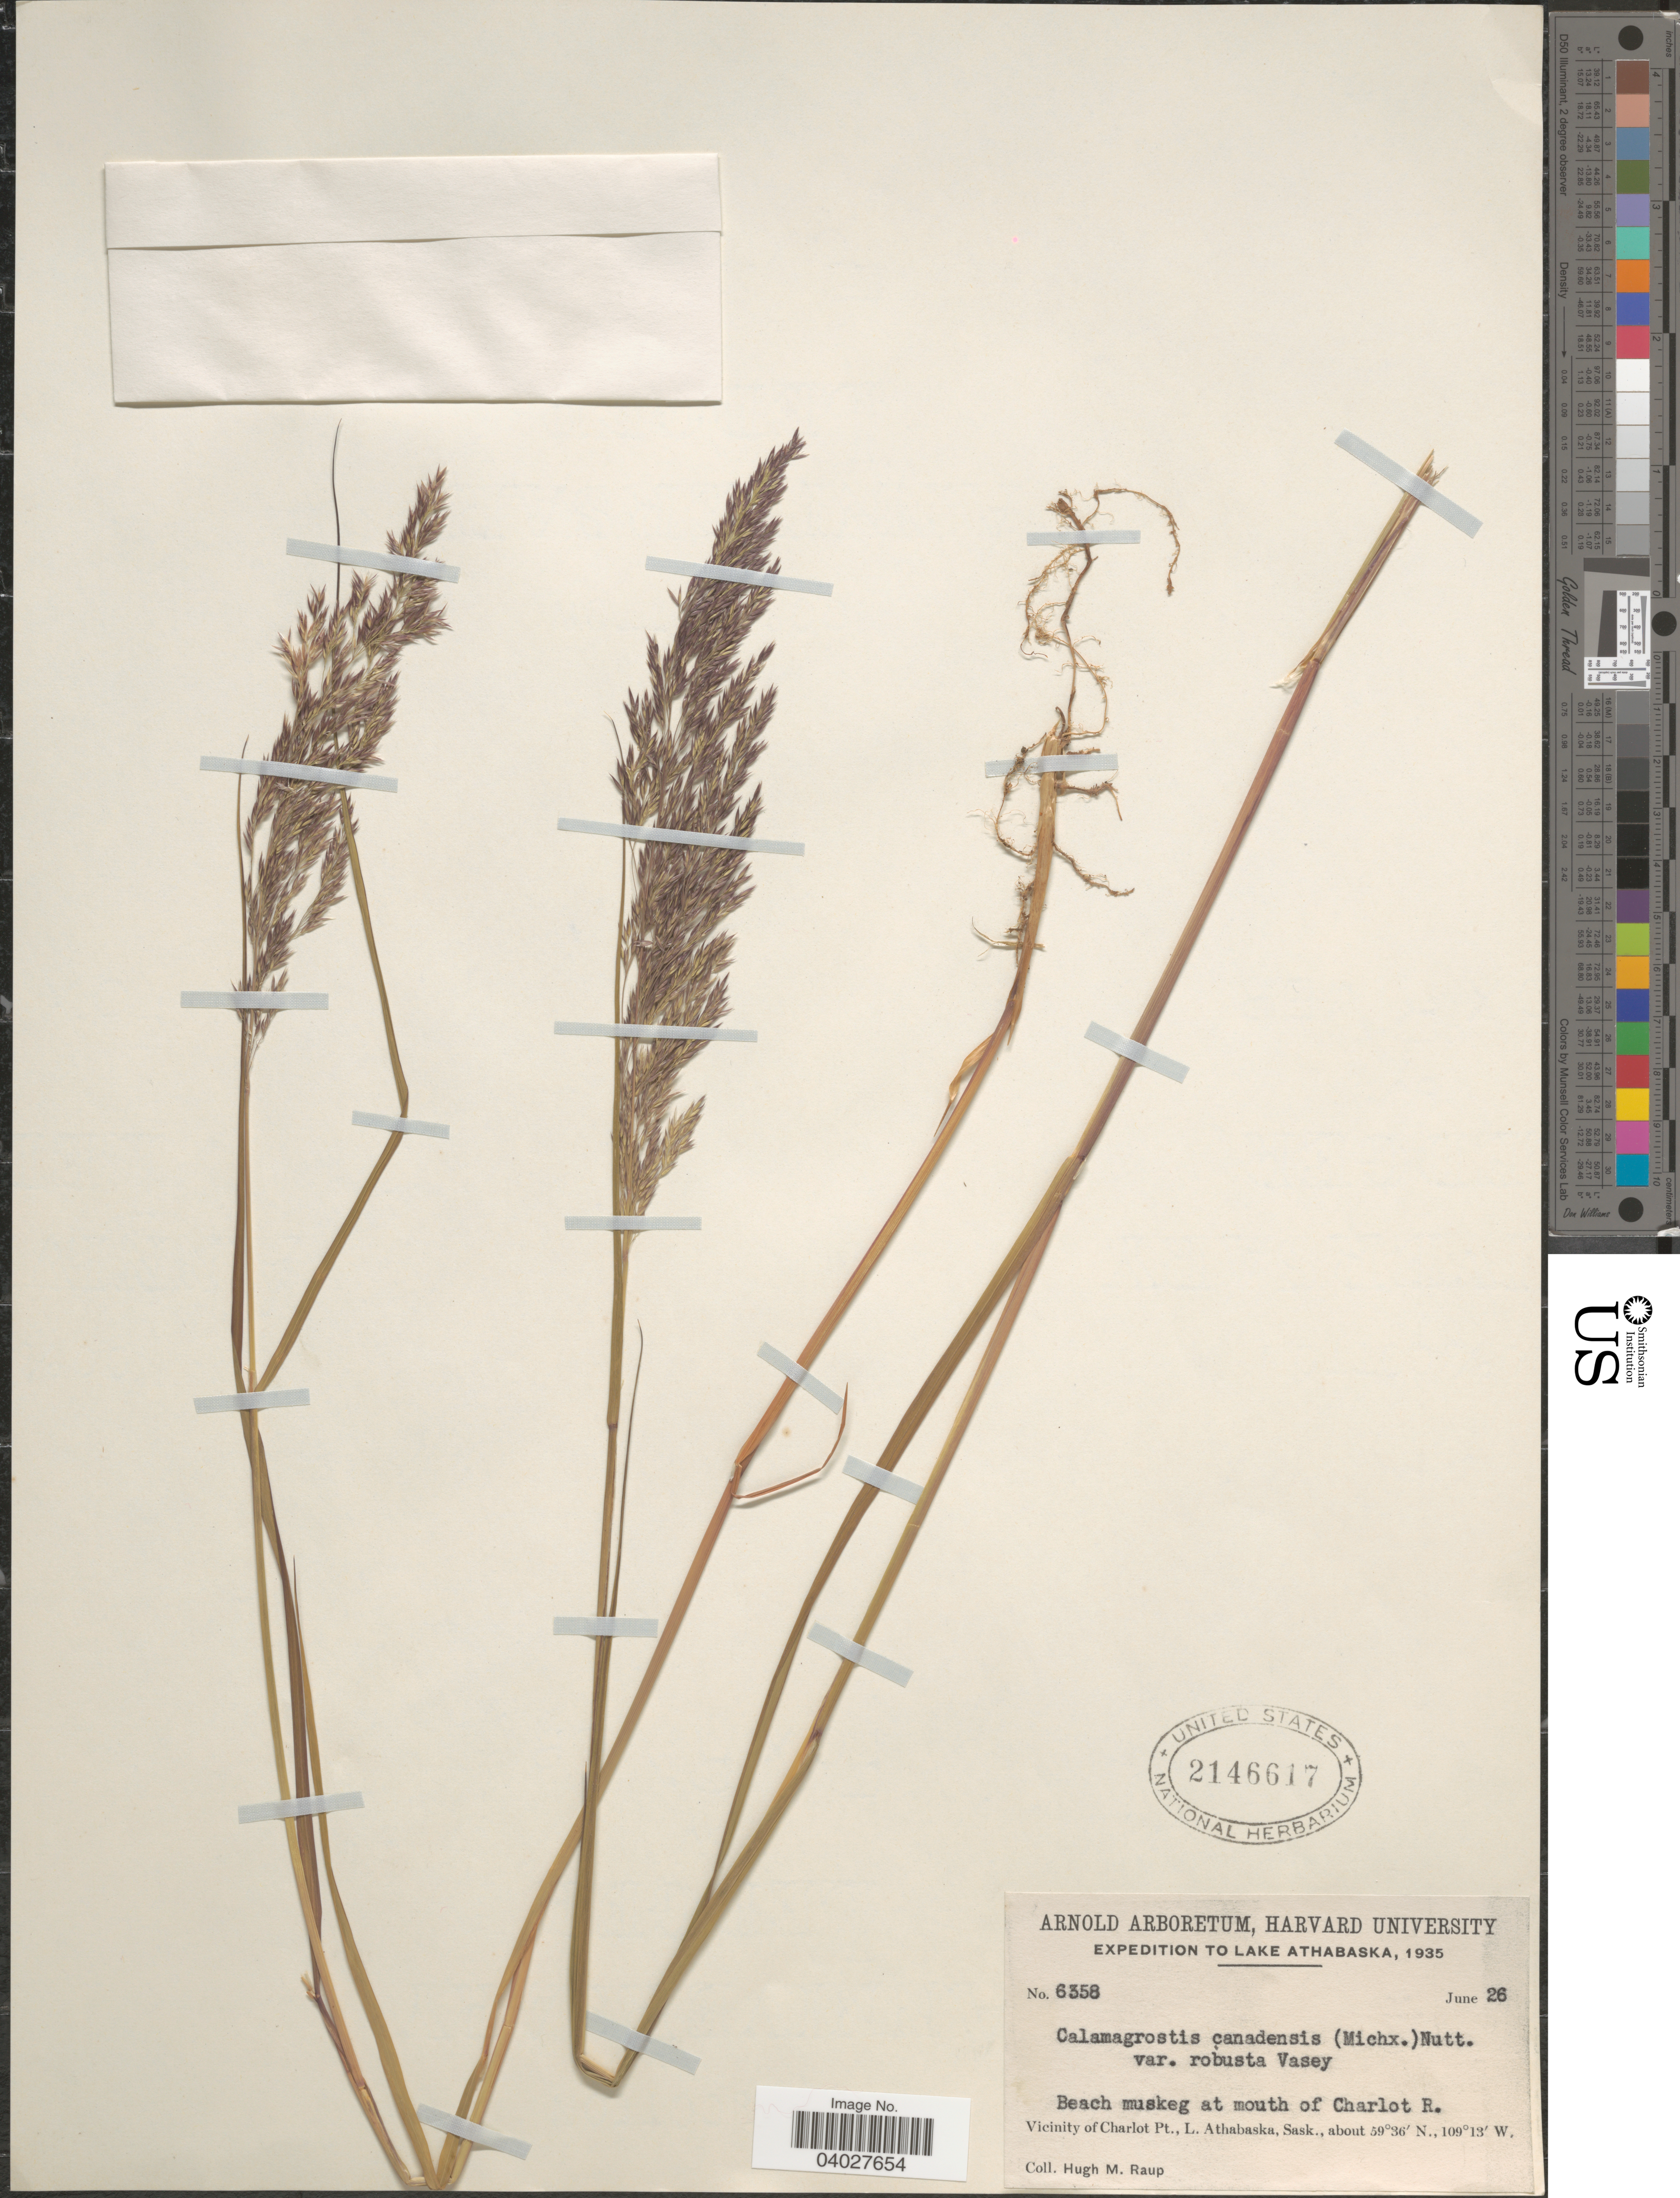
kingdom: Plantae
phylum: Tracheophyta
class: Liliopsida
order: Poales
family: Poaceae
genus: Calamagrostis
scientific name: Calamagrostis canadensis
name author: (Michx.) P. Beauv.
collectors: H. Raup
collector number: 6358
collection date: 1935-06-26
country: Canada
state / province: Saskatchewan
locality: Lake Athabaska. Beach muskeg at mouth of Charlot R. Vicinity of Charlot Pt., L. Athabaska.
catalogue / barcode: US 2146617